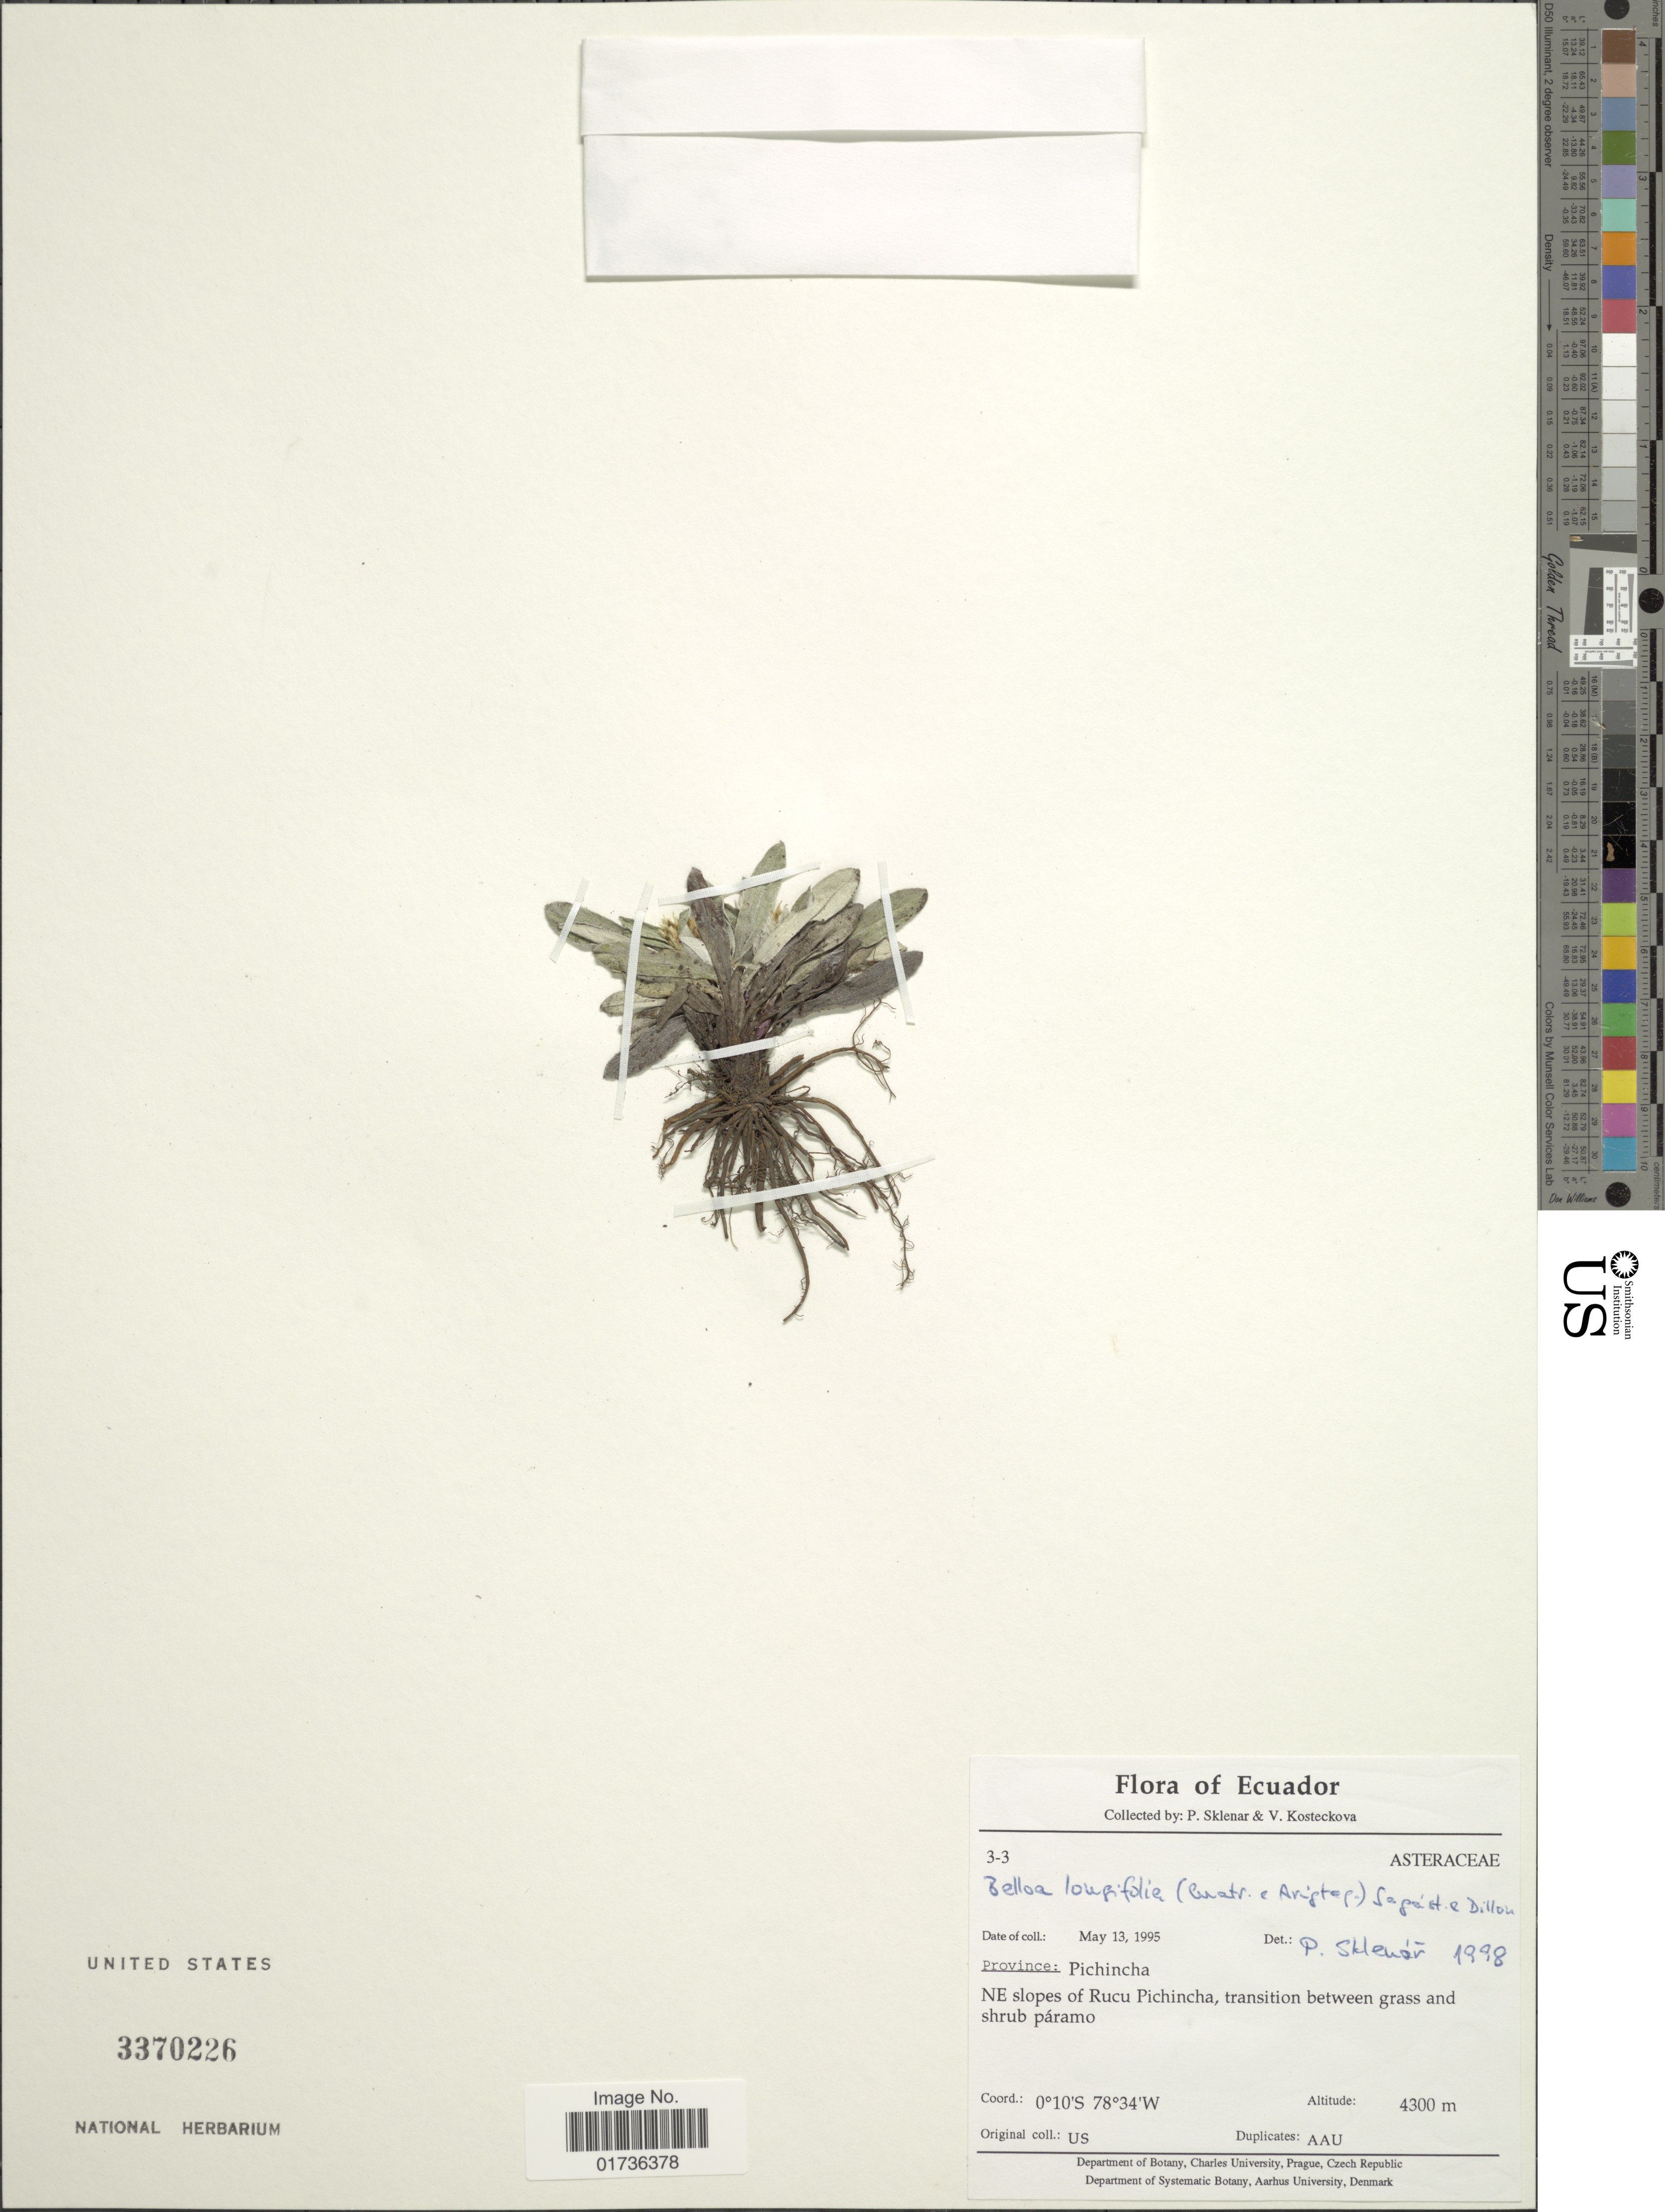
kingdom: Plantae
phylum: Tracheophyta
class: Magnoliopsida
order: Asterales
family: Asteraceae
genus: Belloa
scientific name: Belloa longifolia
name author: (Cuatrec. & Aristeg.) Sagást. & M.O. Dillon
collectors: P. Sklenár & V. Kosteckova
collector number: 3-3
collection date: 1995-05-13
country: Ecuador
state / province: Pichincha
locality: NE slopes of Rucu Pichincha, transitio between grass and shrub páramo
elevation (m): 4300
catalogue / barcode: US 3370226